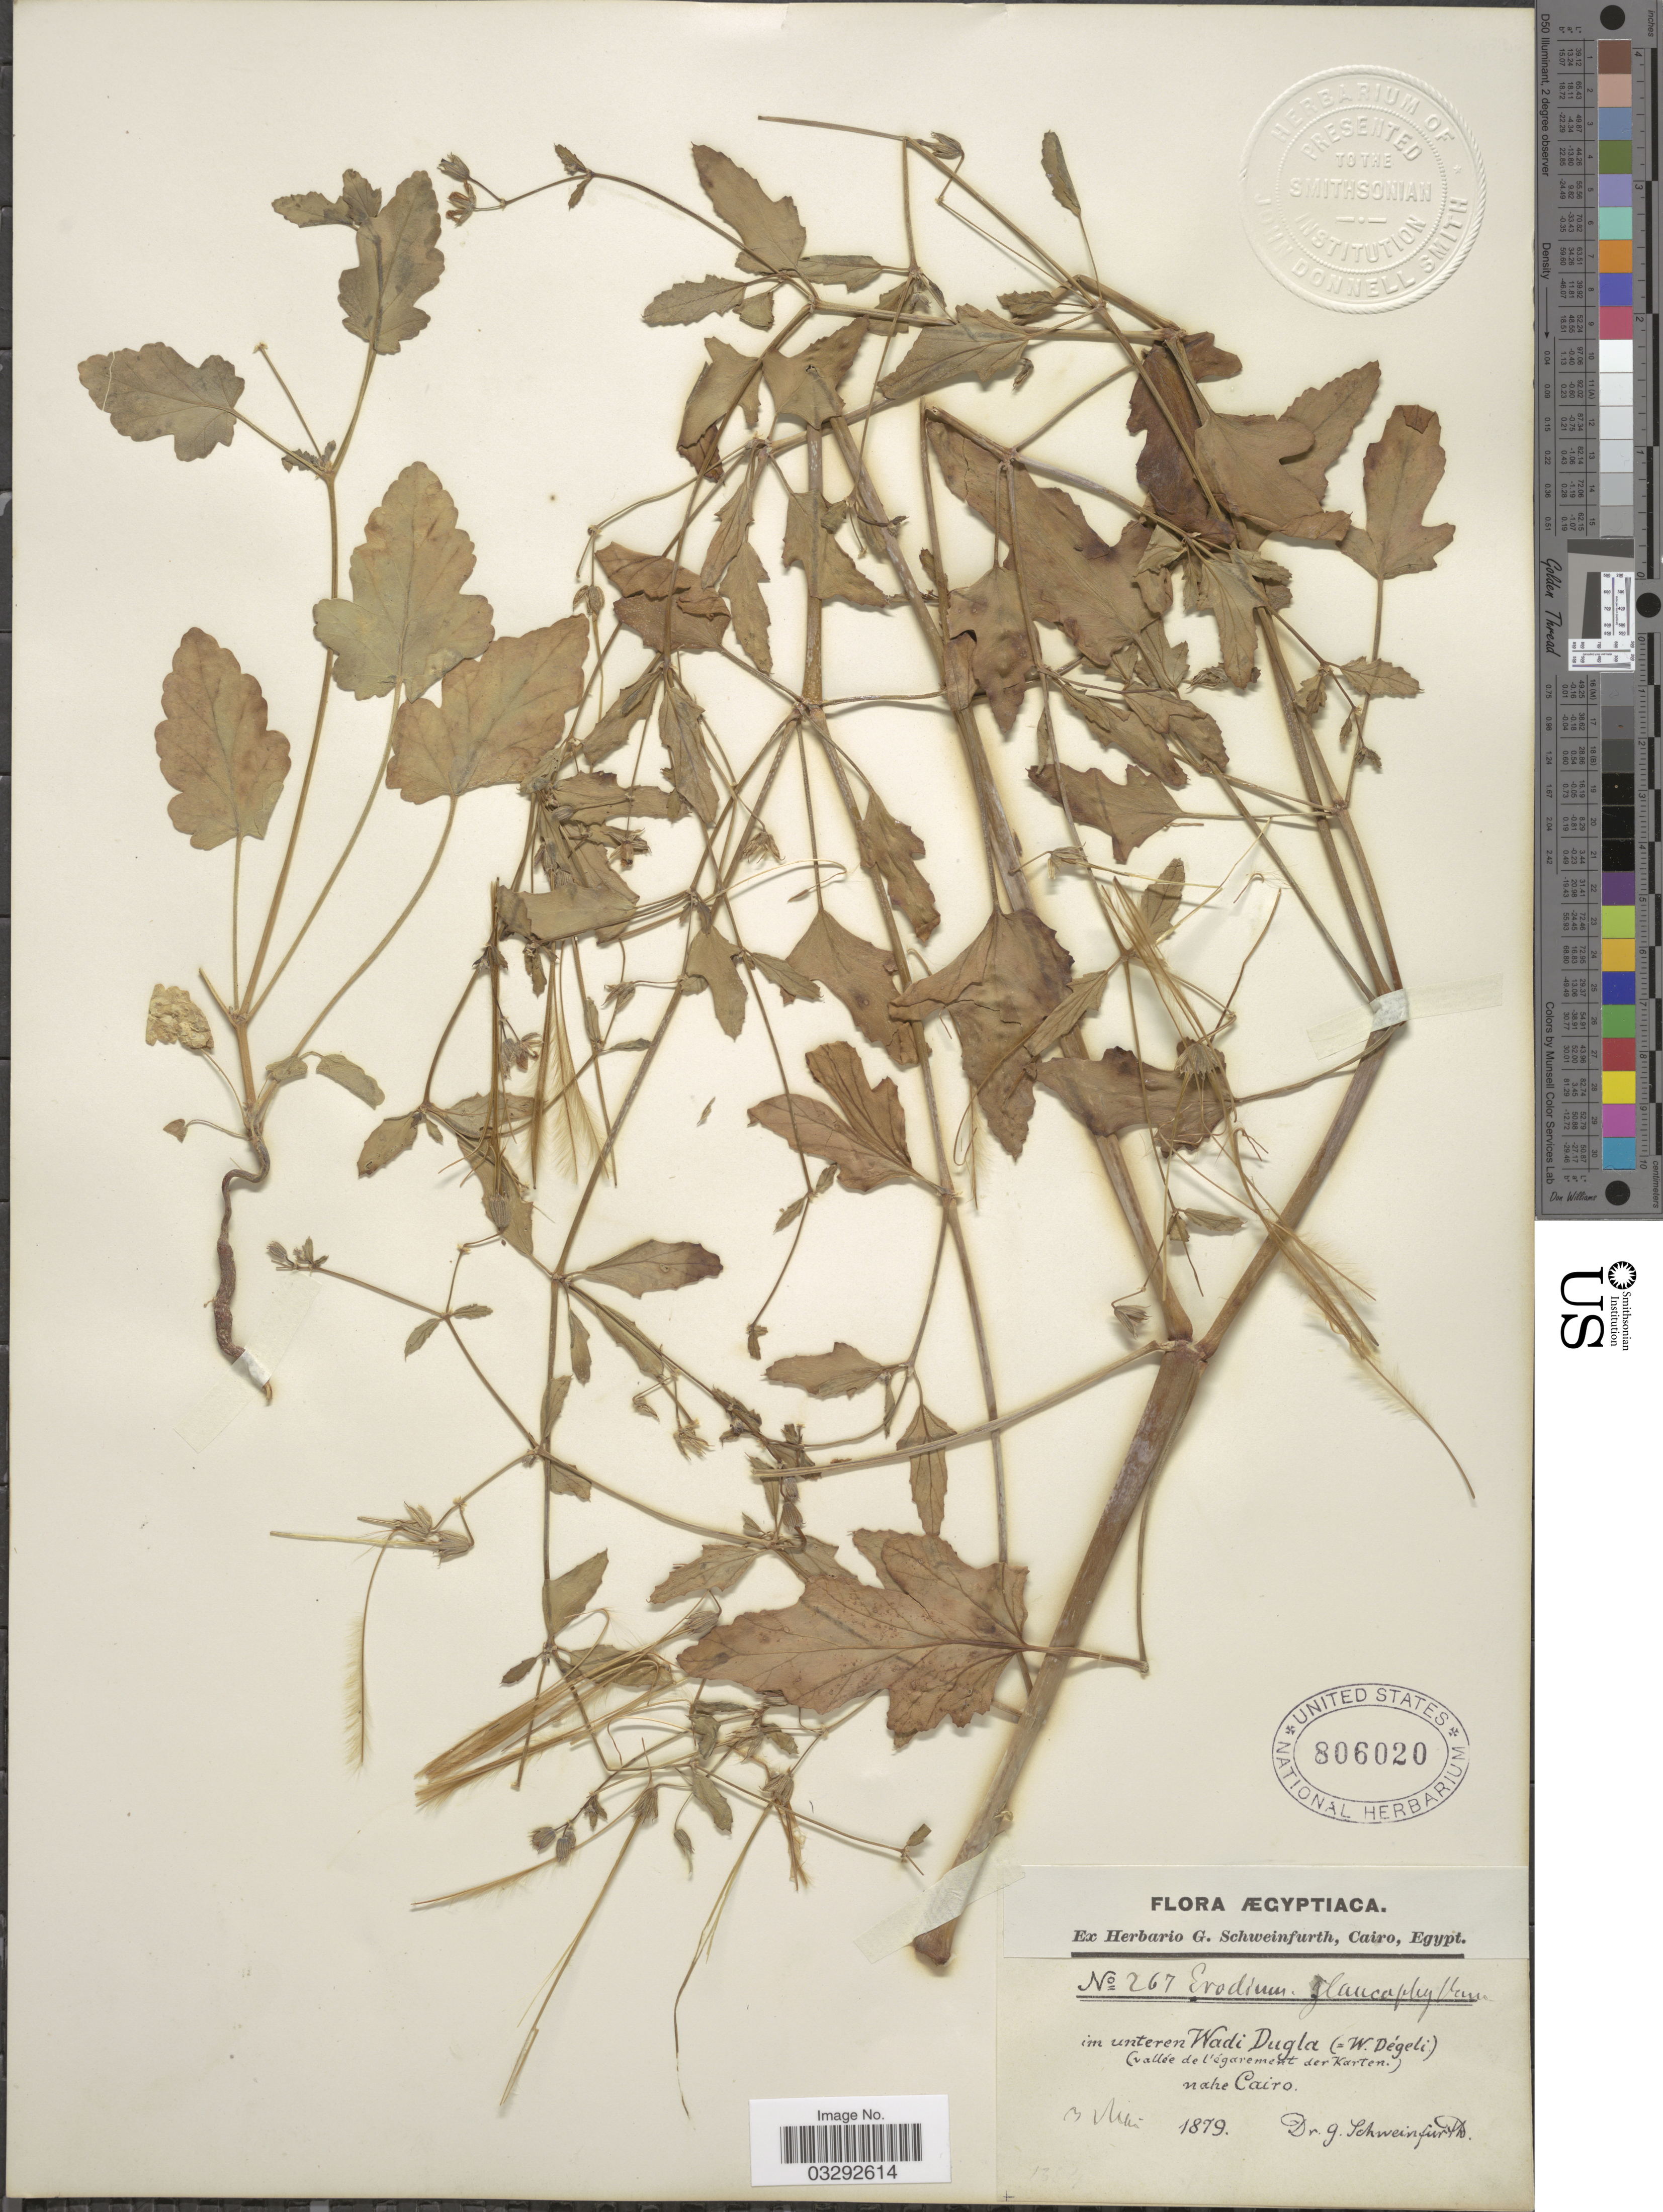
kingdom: Plantae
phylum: Tracheophyta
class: Magnoliopsida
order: Geraniales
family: Geraniaceae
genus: Erodium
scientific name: Erodium glaucophyllum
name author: (L.) L'Hér.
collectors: G. A. Schweinfurth (herbarium)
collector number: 267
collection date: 1879-05-03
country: Egypt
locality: Ægyptiaca. Im unteren Wadi Dugla (= W. Dégeli). (vallée de l'égarement der Karten.) Nahe Cairo.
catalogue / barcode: US 806020